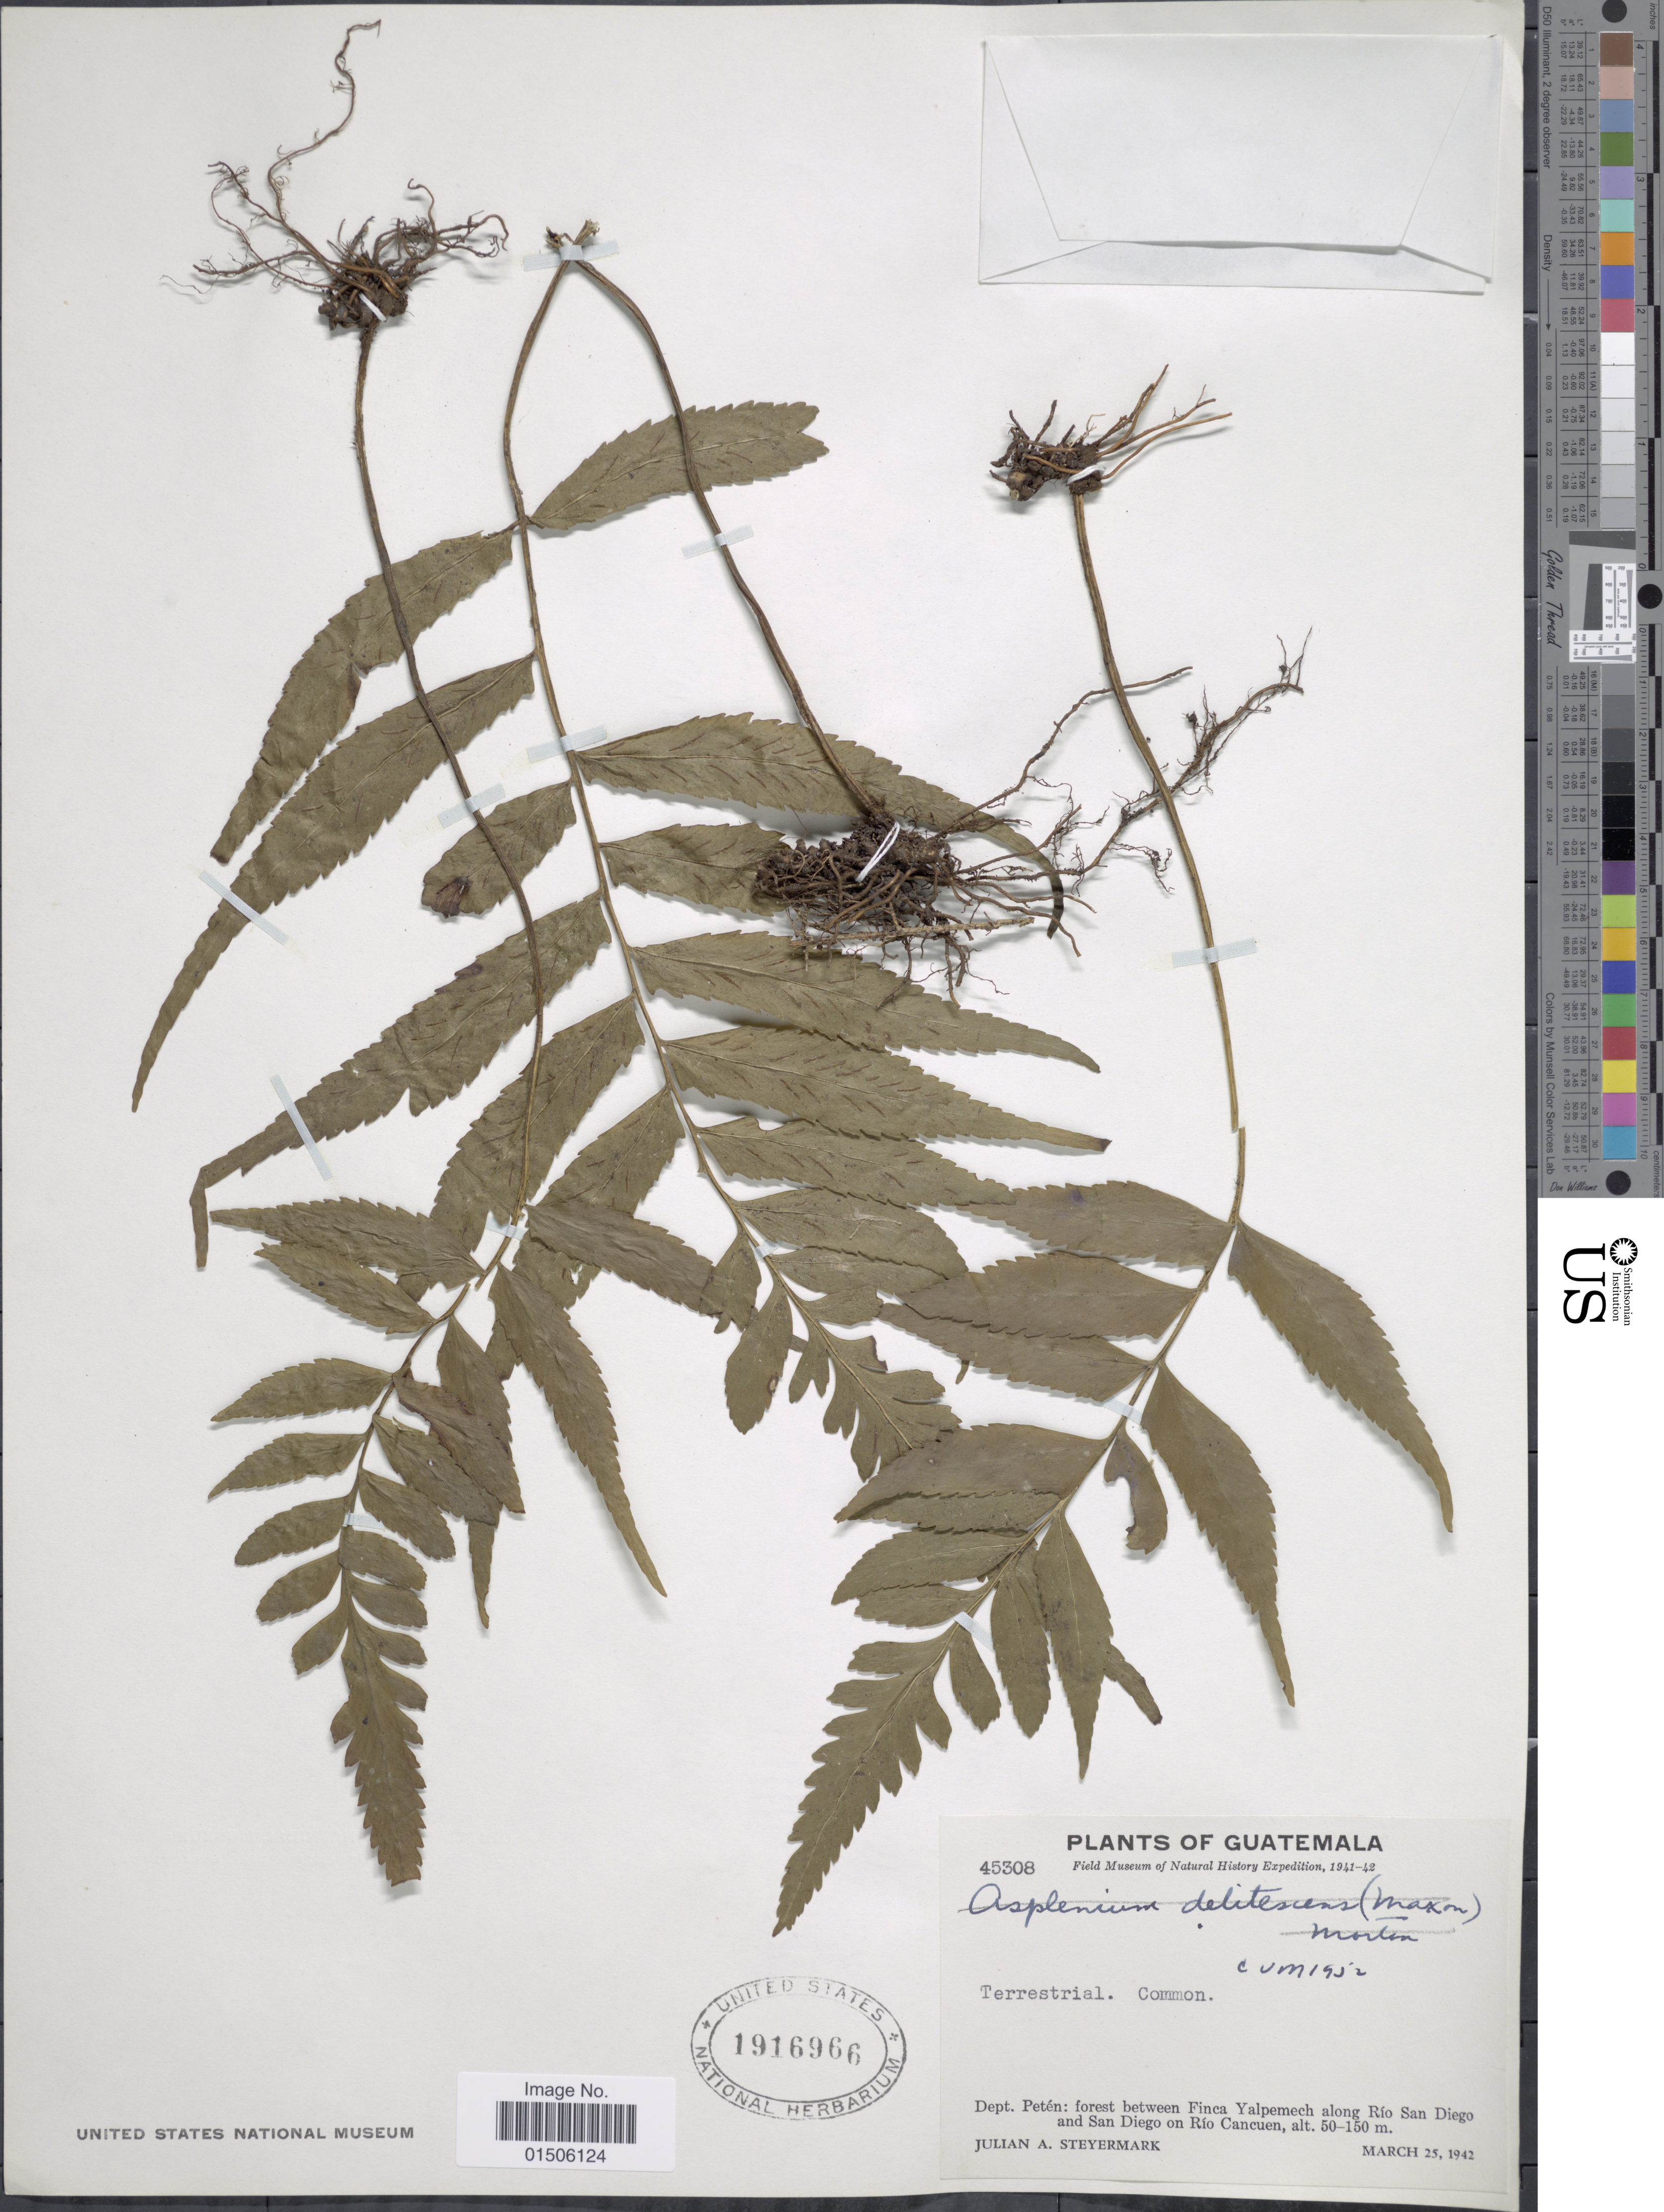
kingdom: Plantae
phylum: Tracheophyta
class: Polypodiopsida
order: Polypodiales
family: Aspleniaceae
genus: Asplenium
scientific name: Asplenium delitescens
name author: (Maxon) L.D. Gómez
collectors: J. Steyermark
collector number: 45308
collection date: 1942-03-25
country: Guatemala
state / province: El Petén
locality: Dept. Petén: forest between Finca Yalpemech along Río San Diego and San Diego on Río Cancuen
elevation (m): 50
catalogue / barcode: US 1916966